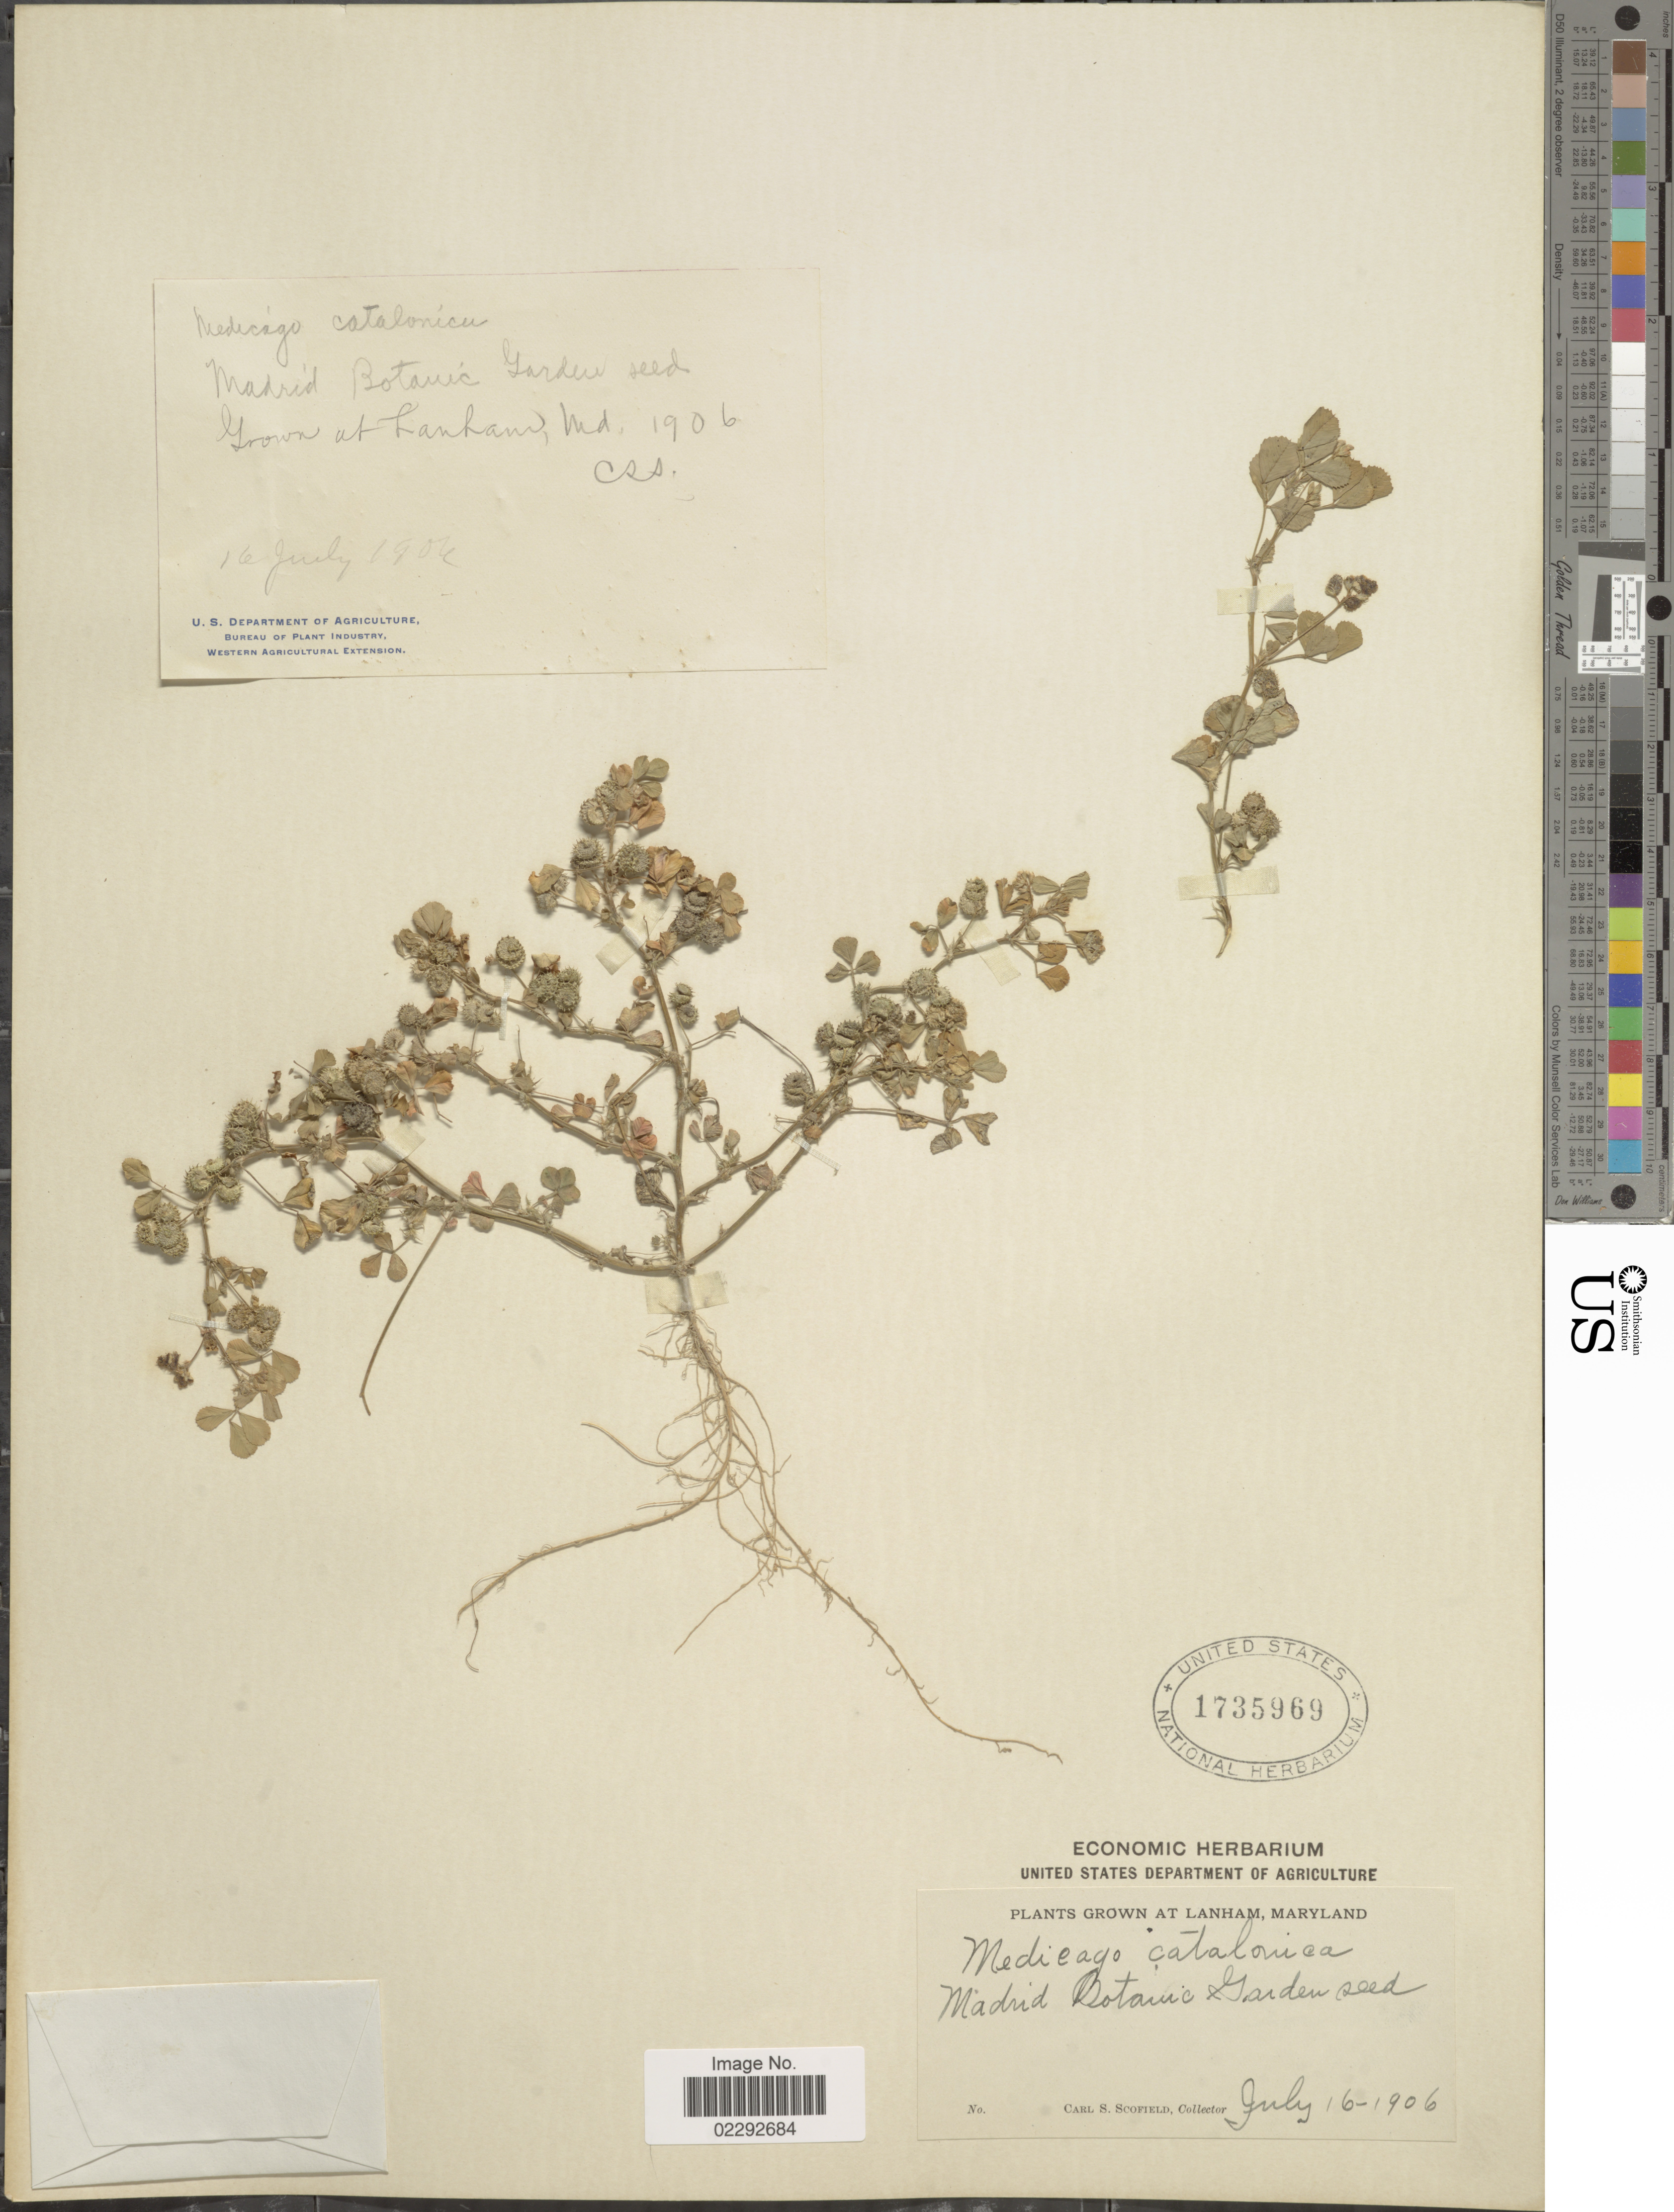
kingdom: Plantae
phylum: Tracheophyta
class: Magnoliopsida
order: Fabales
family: Fabaceae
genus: Medicago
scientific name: Medicago catalonica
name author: Urb.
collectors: C. Scofield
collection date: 1906-07-16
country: United States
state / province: Maryland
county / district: Prince George's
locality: Lanham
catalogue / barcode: US 1735969